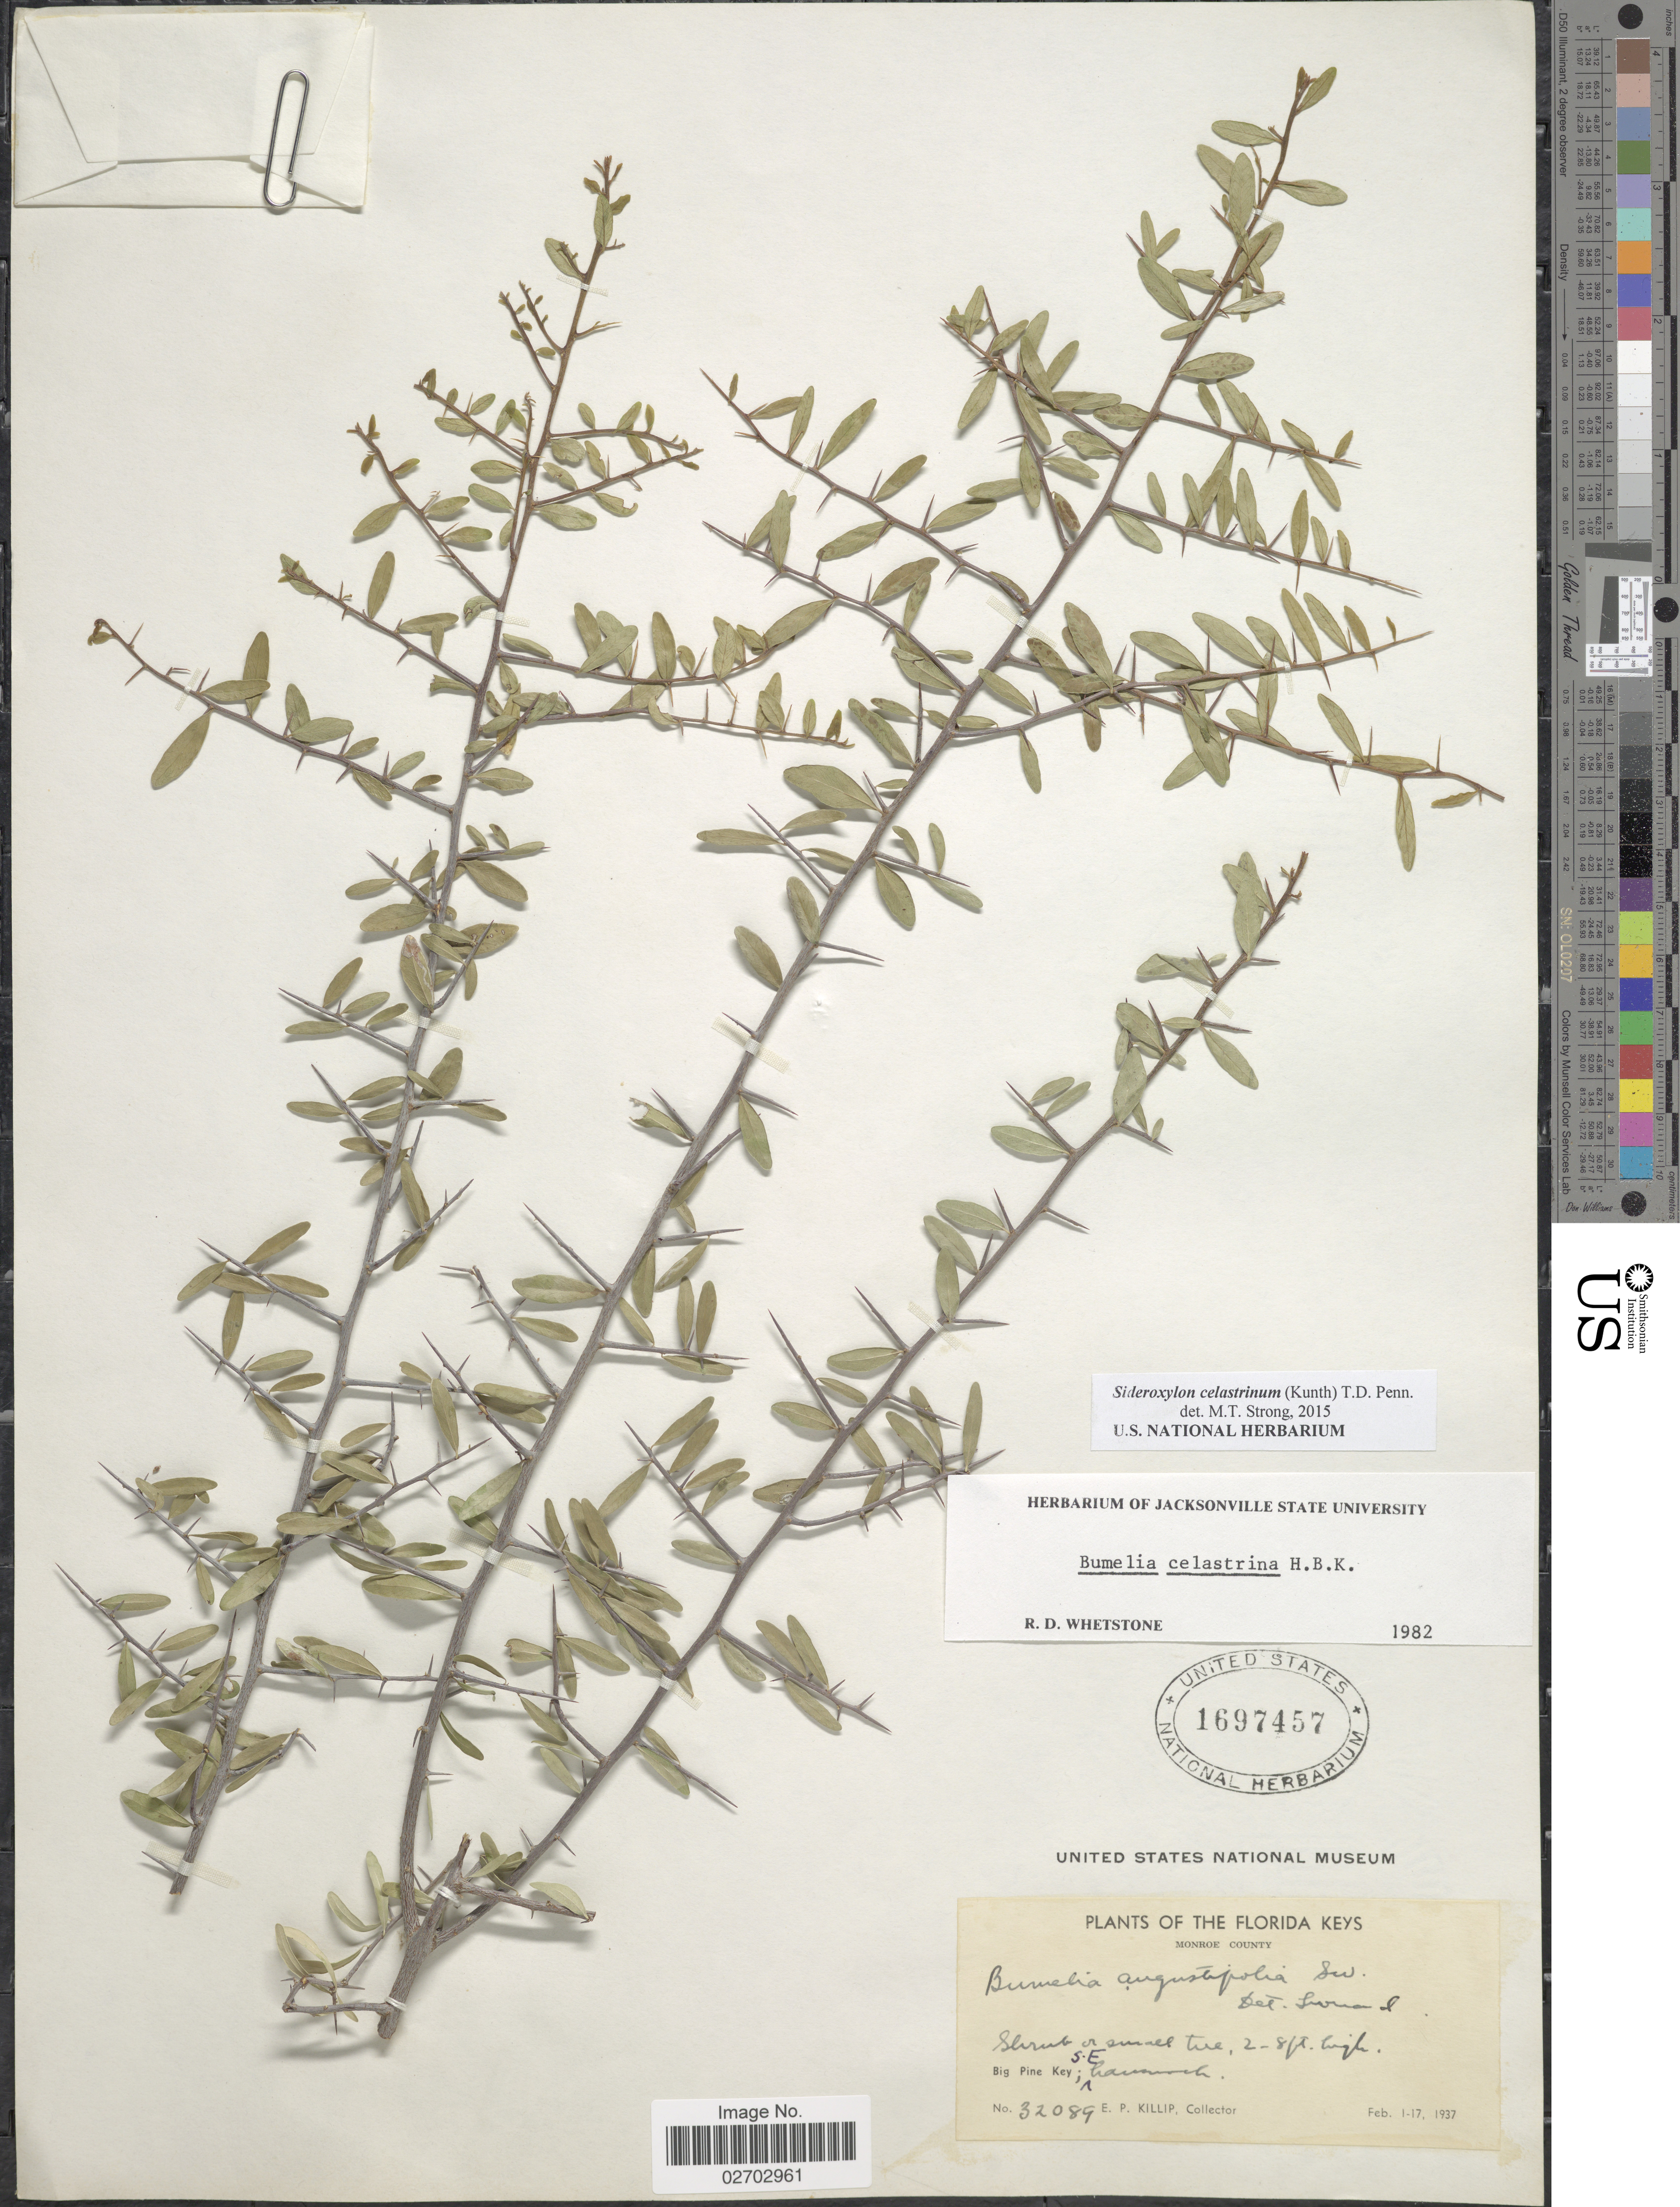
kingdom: Plantae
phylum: Tracheophyta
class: Magnoliopsida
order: Ericales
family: Sapotaceae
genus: Sideroxylon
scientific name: Sideroxylon celastrinum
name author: (Kunth) T.D. Penn.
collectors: E. P. Killip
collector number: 32089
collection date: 1937-02-01/1937-02-17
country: United States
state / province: Florida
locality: Florida Keys. Monroe County. Big Pine Key; S.E. hammock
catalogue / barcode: US 1697457